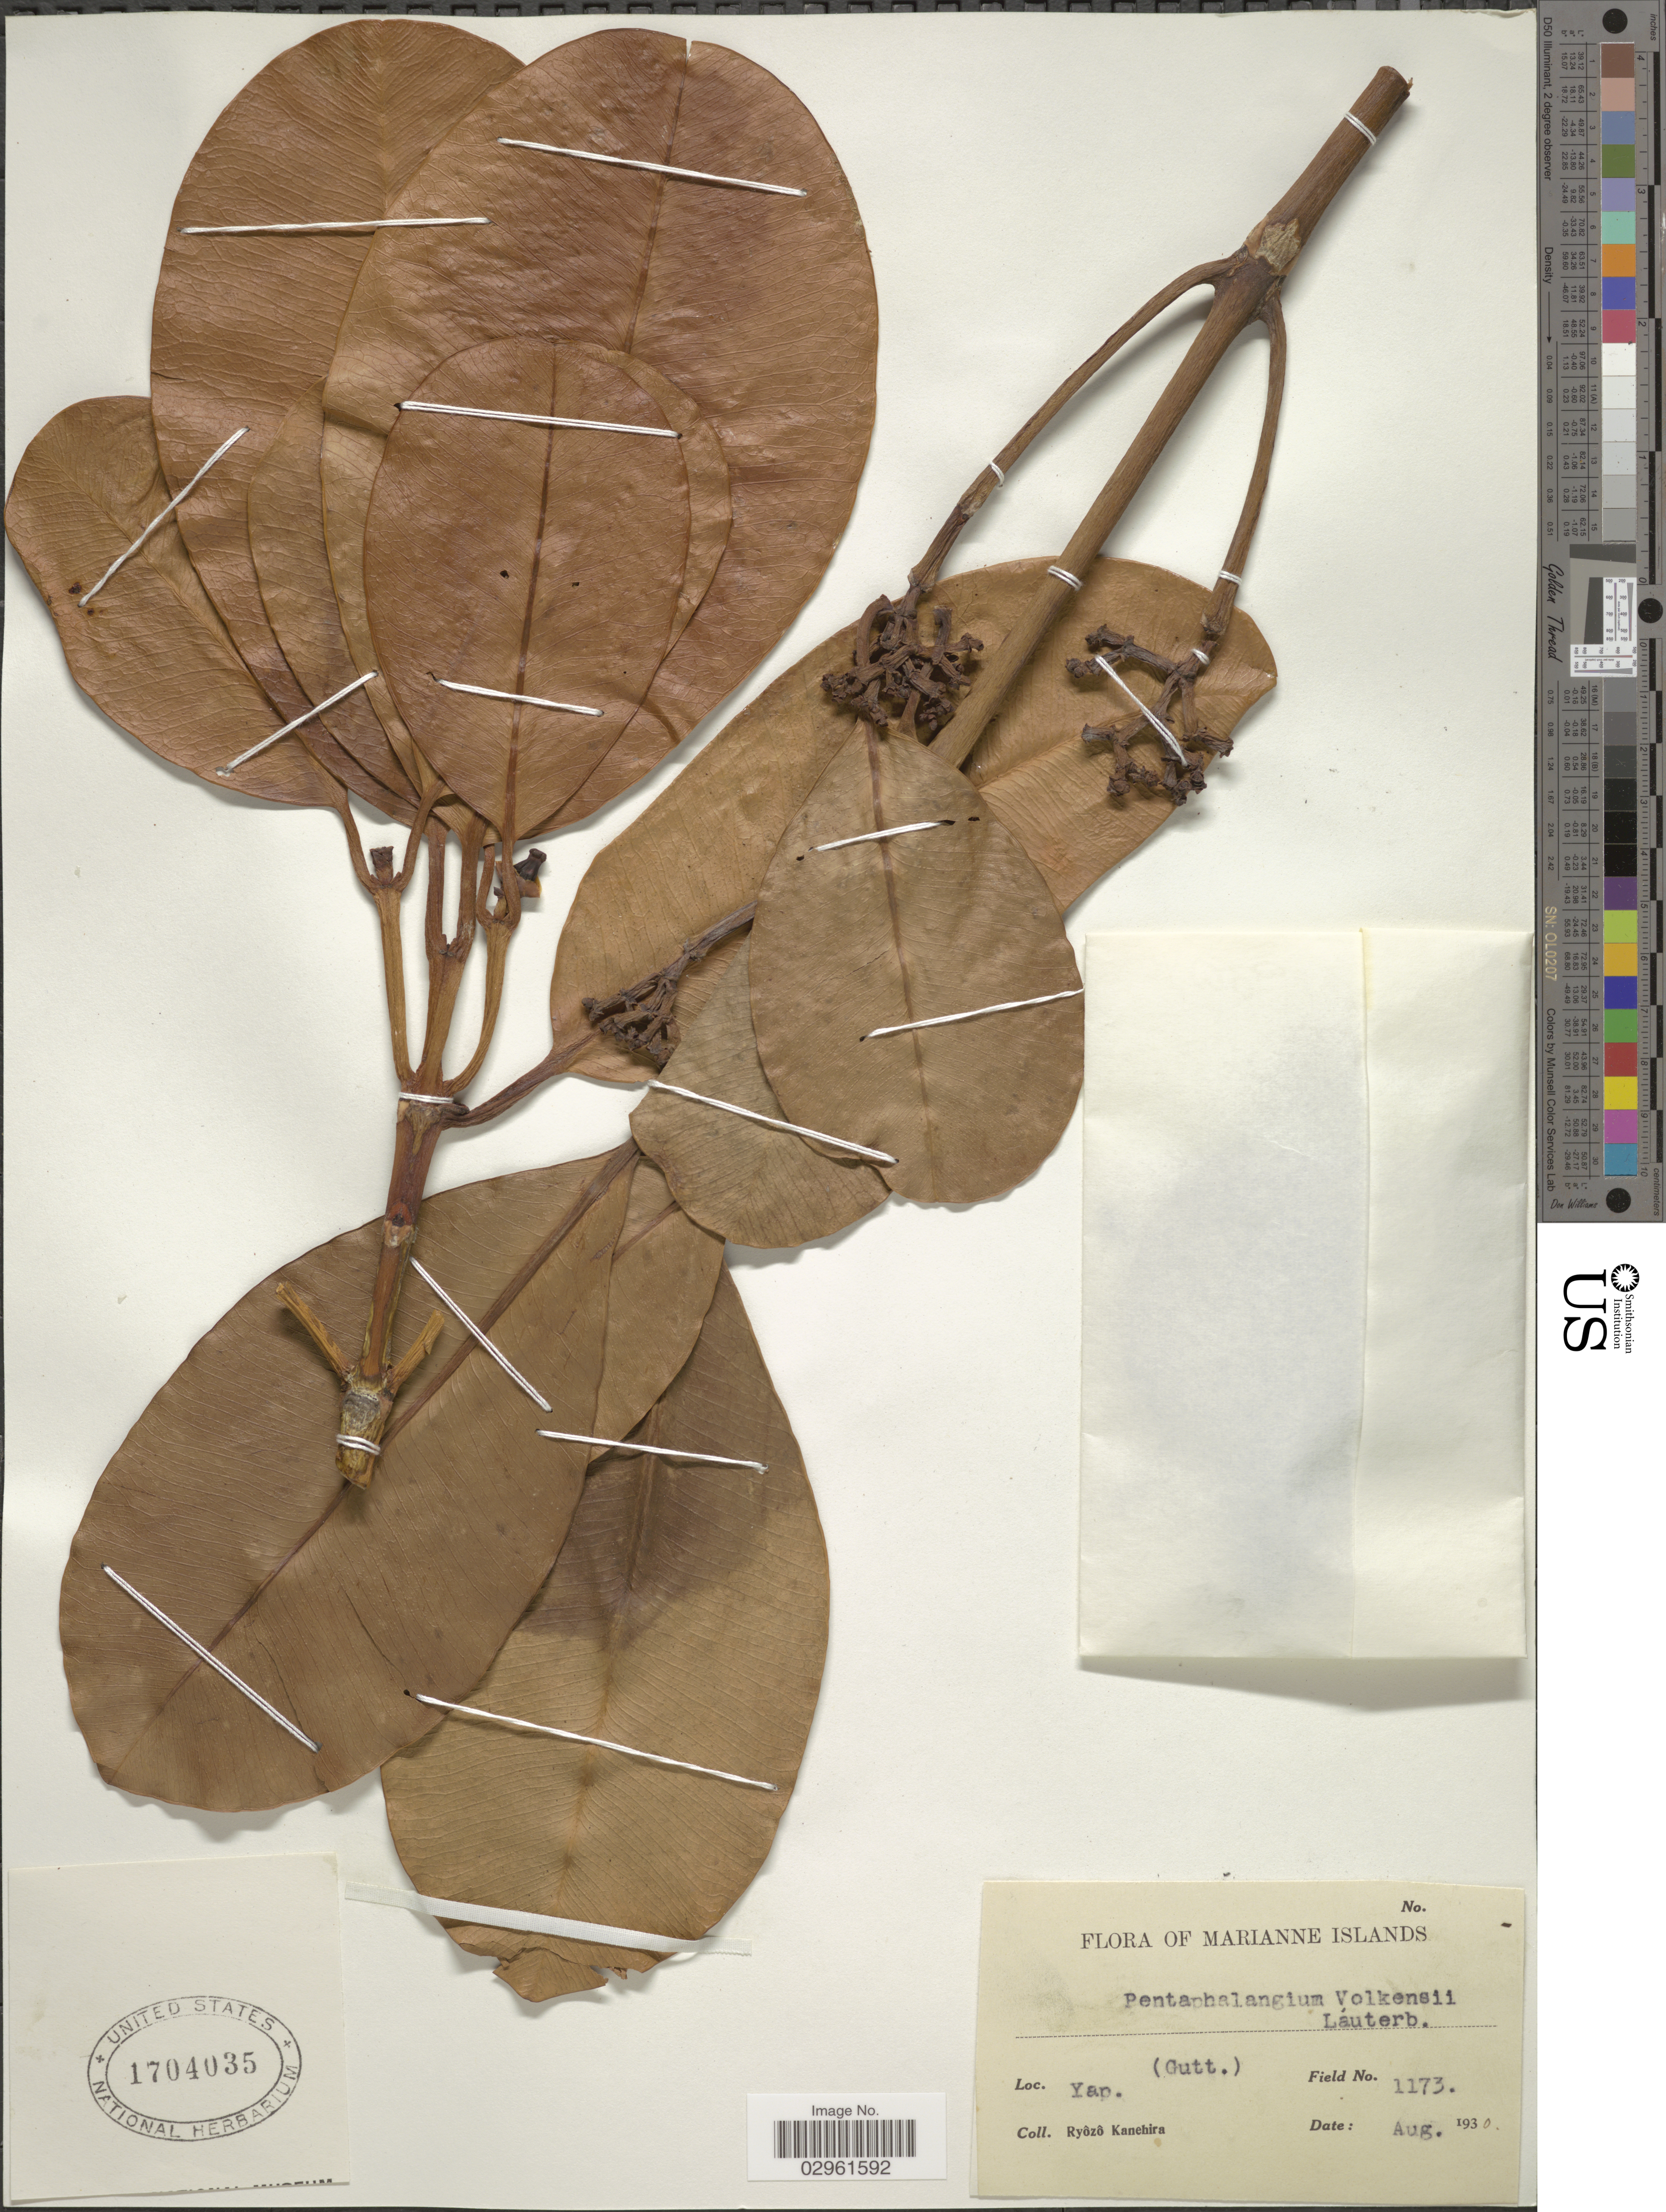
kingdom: Plantae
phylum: Tracheophyta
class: Magnoliopsida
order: Malpighiales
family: Clusiaceae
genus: Garcinia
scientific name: Garcinia quadrilocularis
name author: Seeth.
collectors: R. Kanehira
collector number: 1173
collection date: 1930-08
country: Micronesia, Federated States of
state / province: Yap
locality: Marianne Islands.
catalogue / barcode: US 1704035